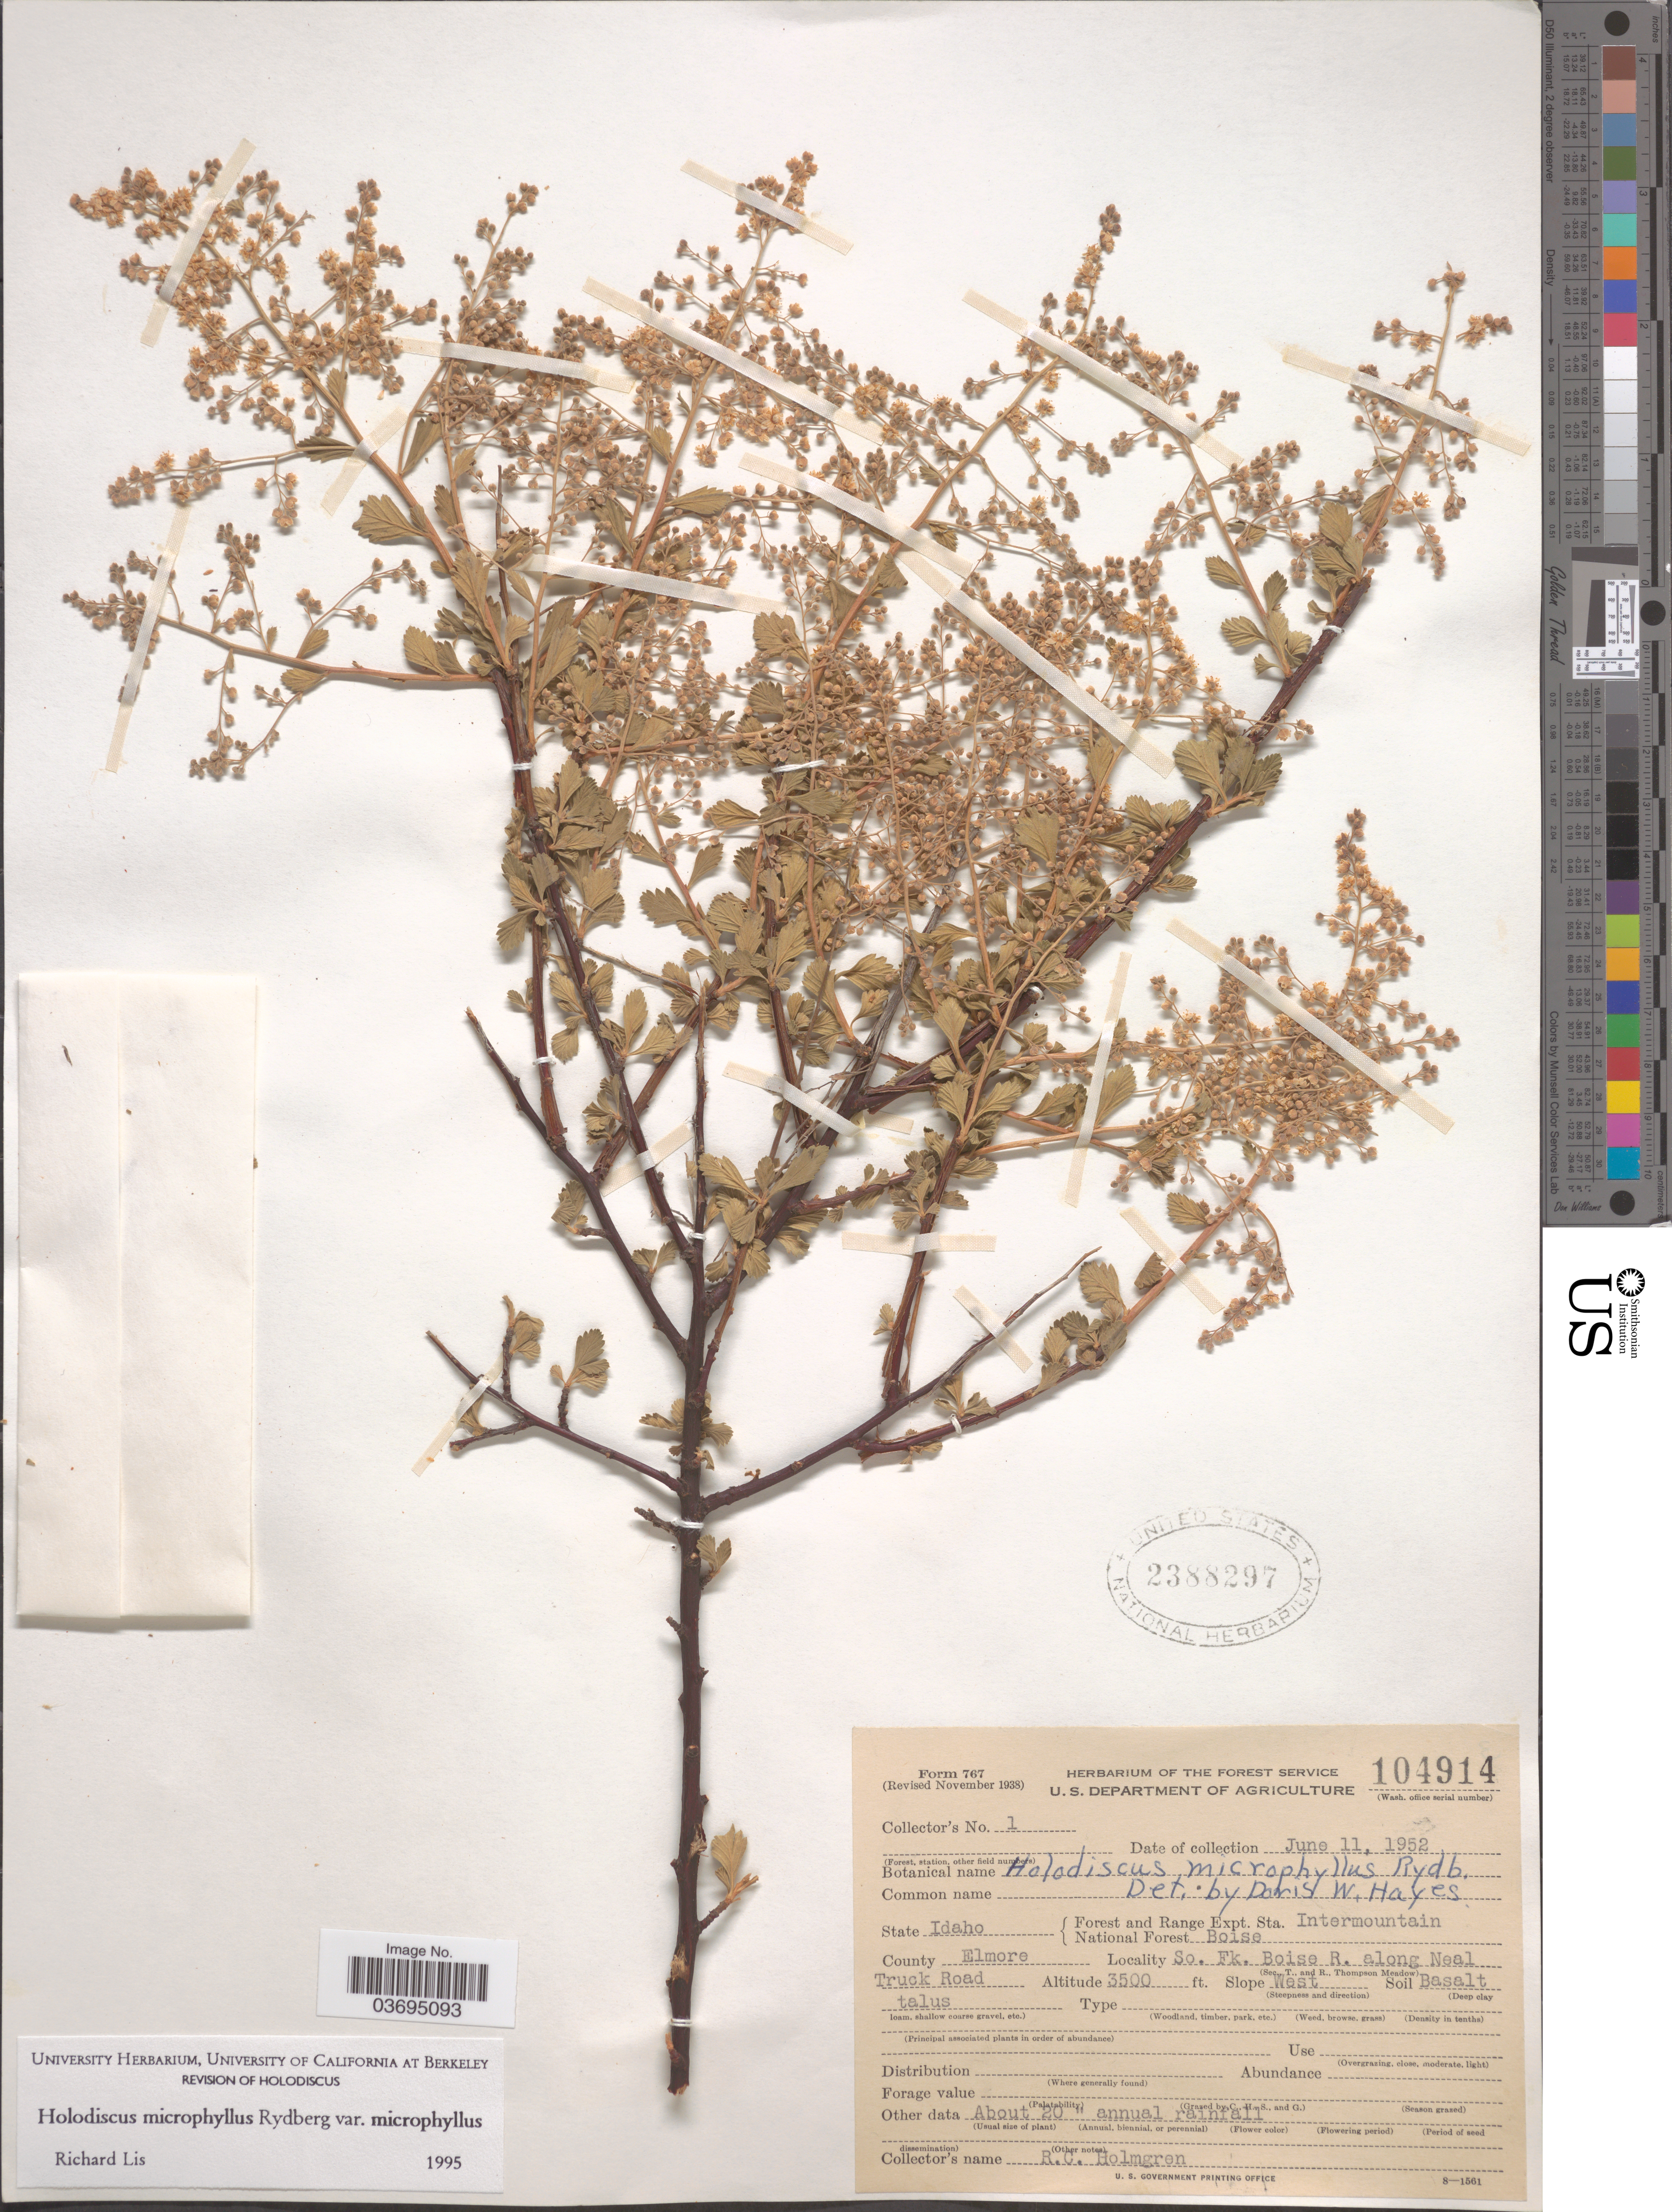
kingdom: Plantae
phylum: Tracheophyta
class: Magnoliopsida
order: Rosales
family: Rosaceae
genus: Holodiscus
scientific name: Holodiscus discolor var. microphyllus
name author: (Rydb.) Jeps.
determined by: Strong, Mark T., (BOT), Smithsonian Institution - National Museum of Natural History (UNITED STATES)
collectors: R. Holmgren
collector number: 1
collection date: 1952-06-11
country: United States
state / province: Idaho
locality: Forest and Range Expt. Sta. Intermountain. National Forest Boise. County Elmore. So. Fk. Boise R. along Neal Truck Road.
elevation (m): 1067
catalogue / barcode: US 2388297